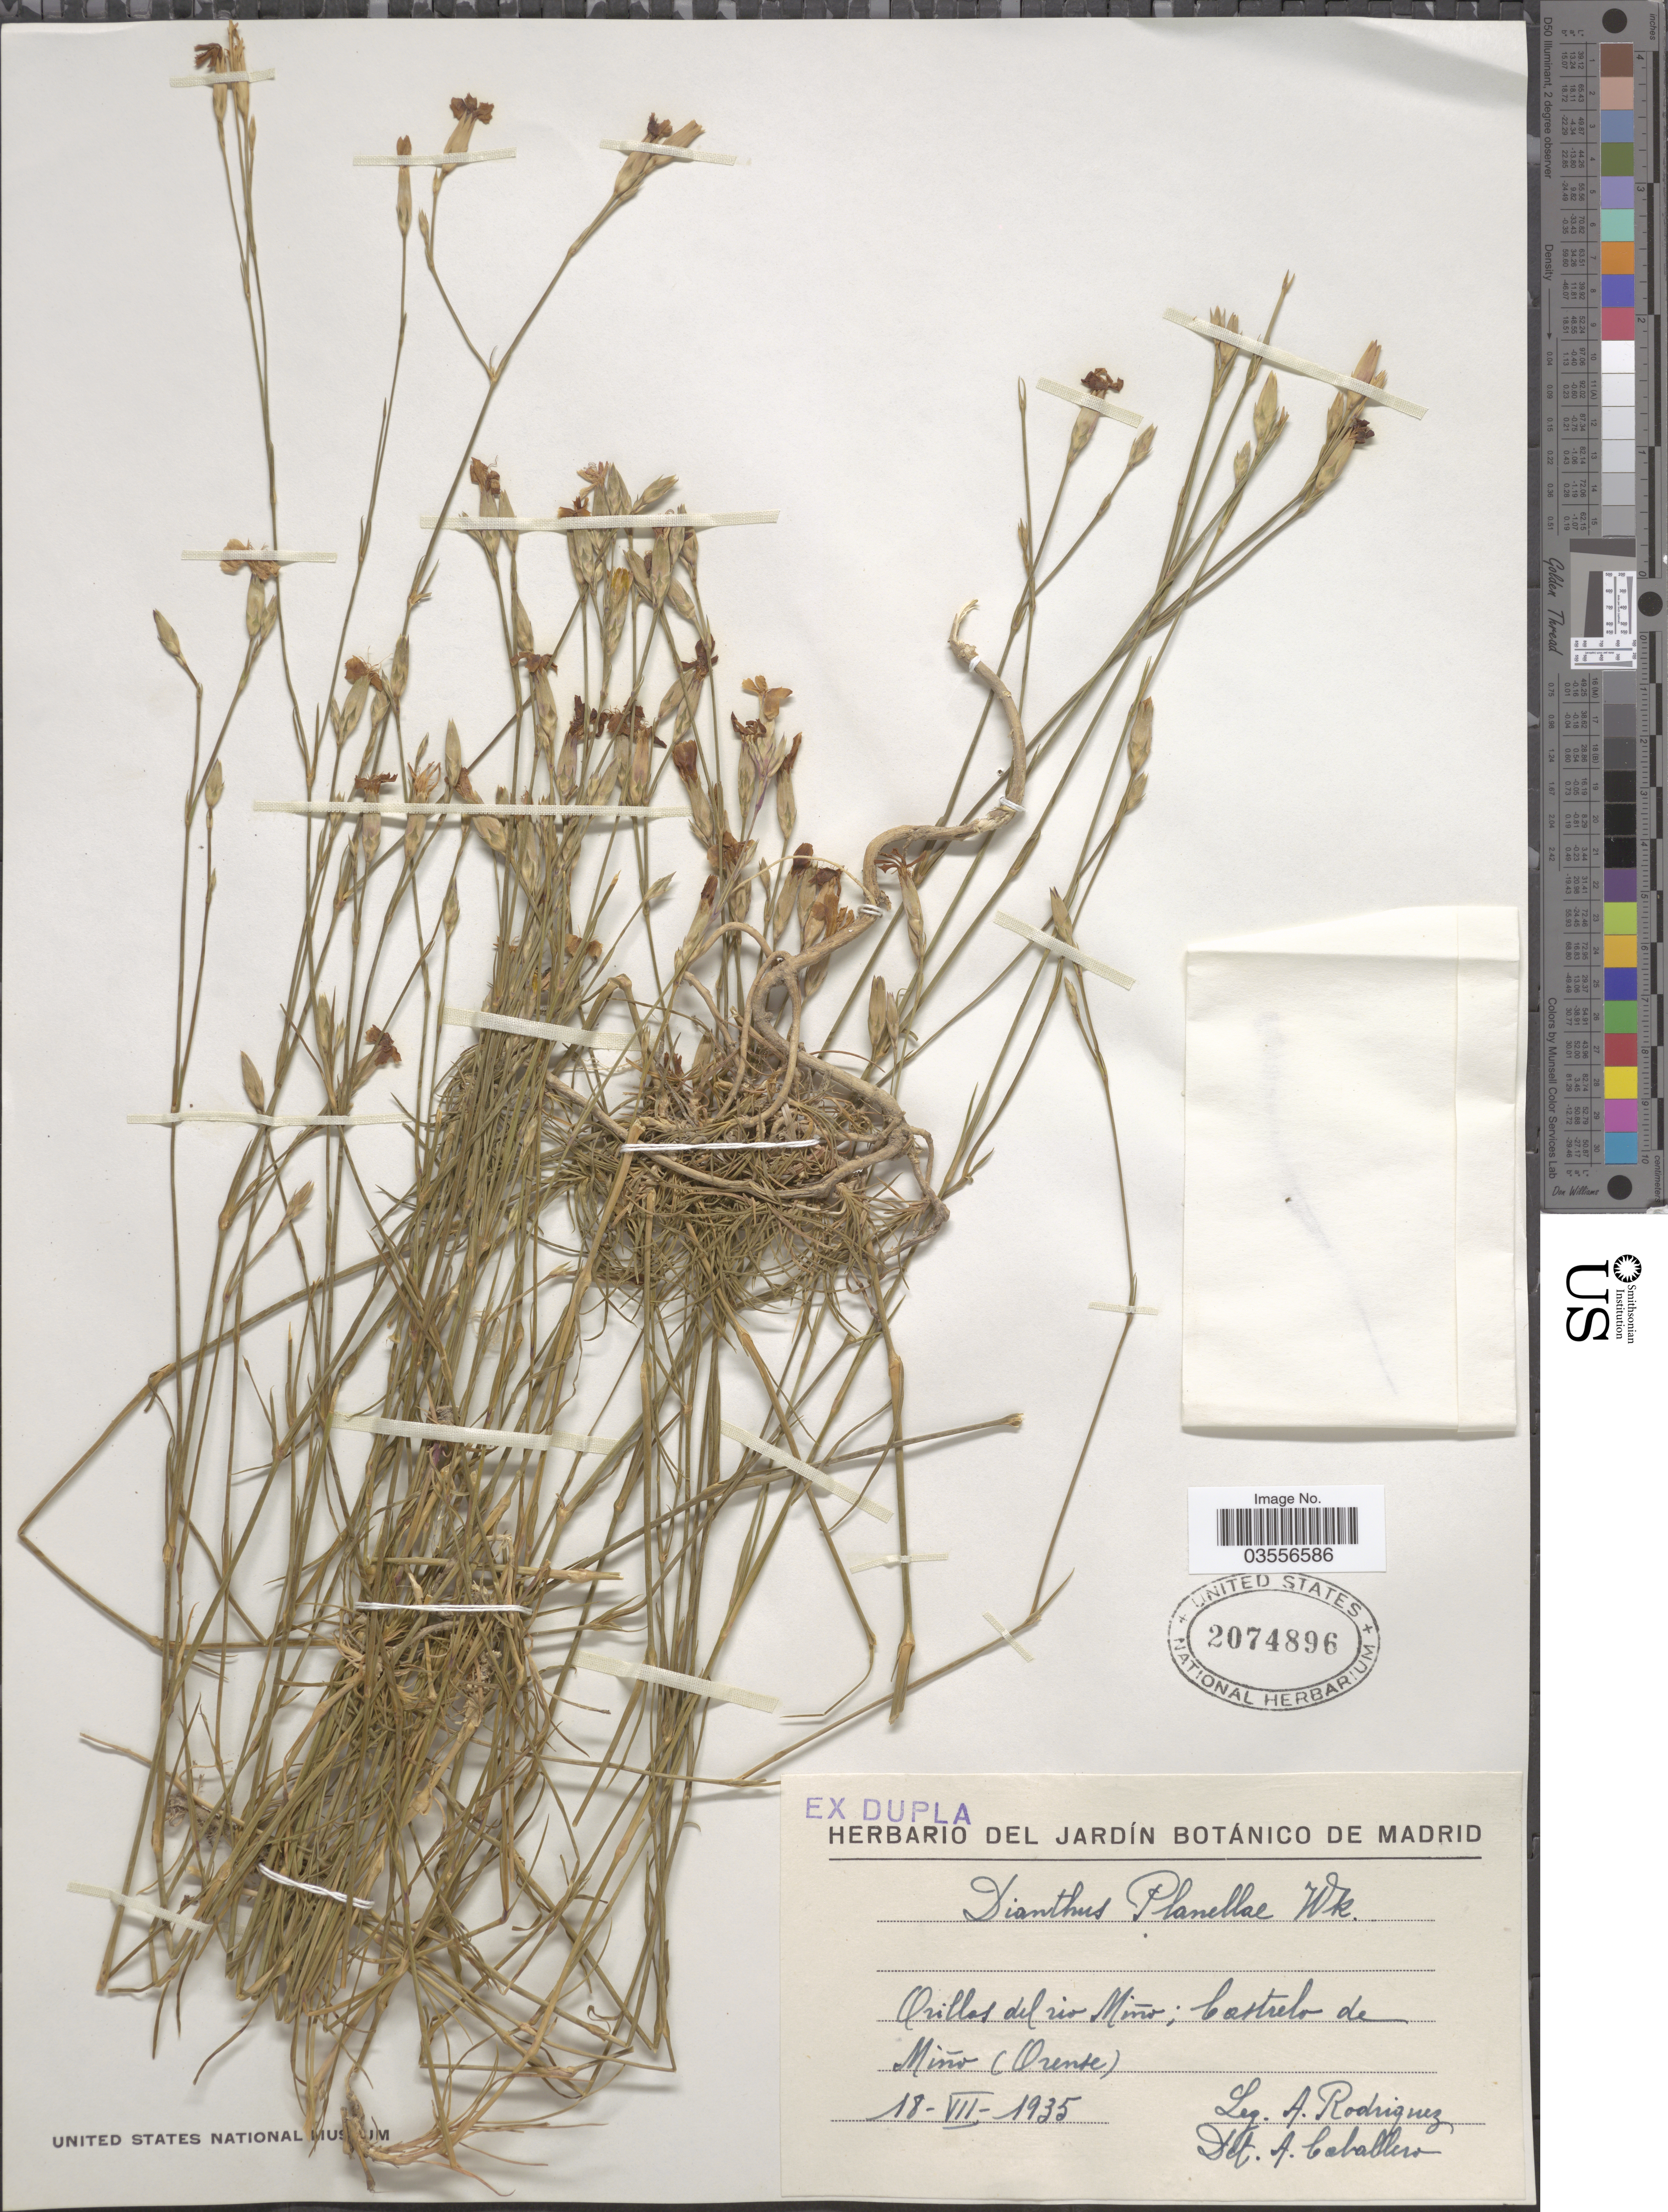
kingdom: Plantae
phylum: Tracheophyta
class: Magnoliopsida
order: Caryophyllales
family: Caryophyllaceae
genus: Dianthus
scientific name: Dianthus planellae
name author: Willk.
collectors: A. Rodriquez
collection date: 1935-07-18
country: Spain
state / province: Madrid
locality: Orillas del rio Miño; Castrelo de Miño (Orente).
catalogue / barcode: US 2074896